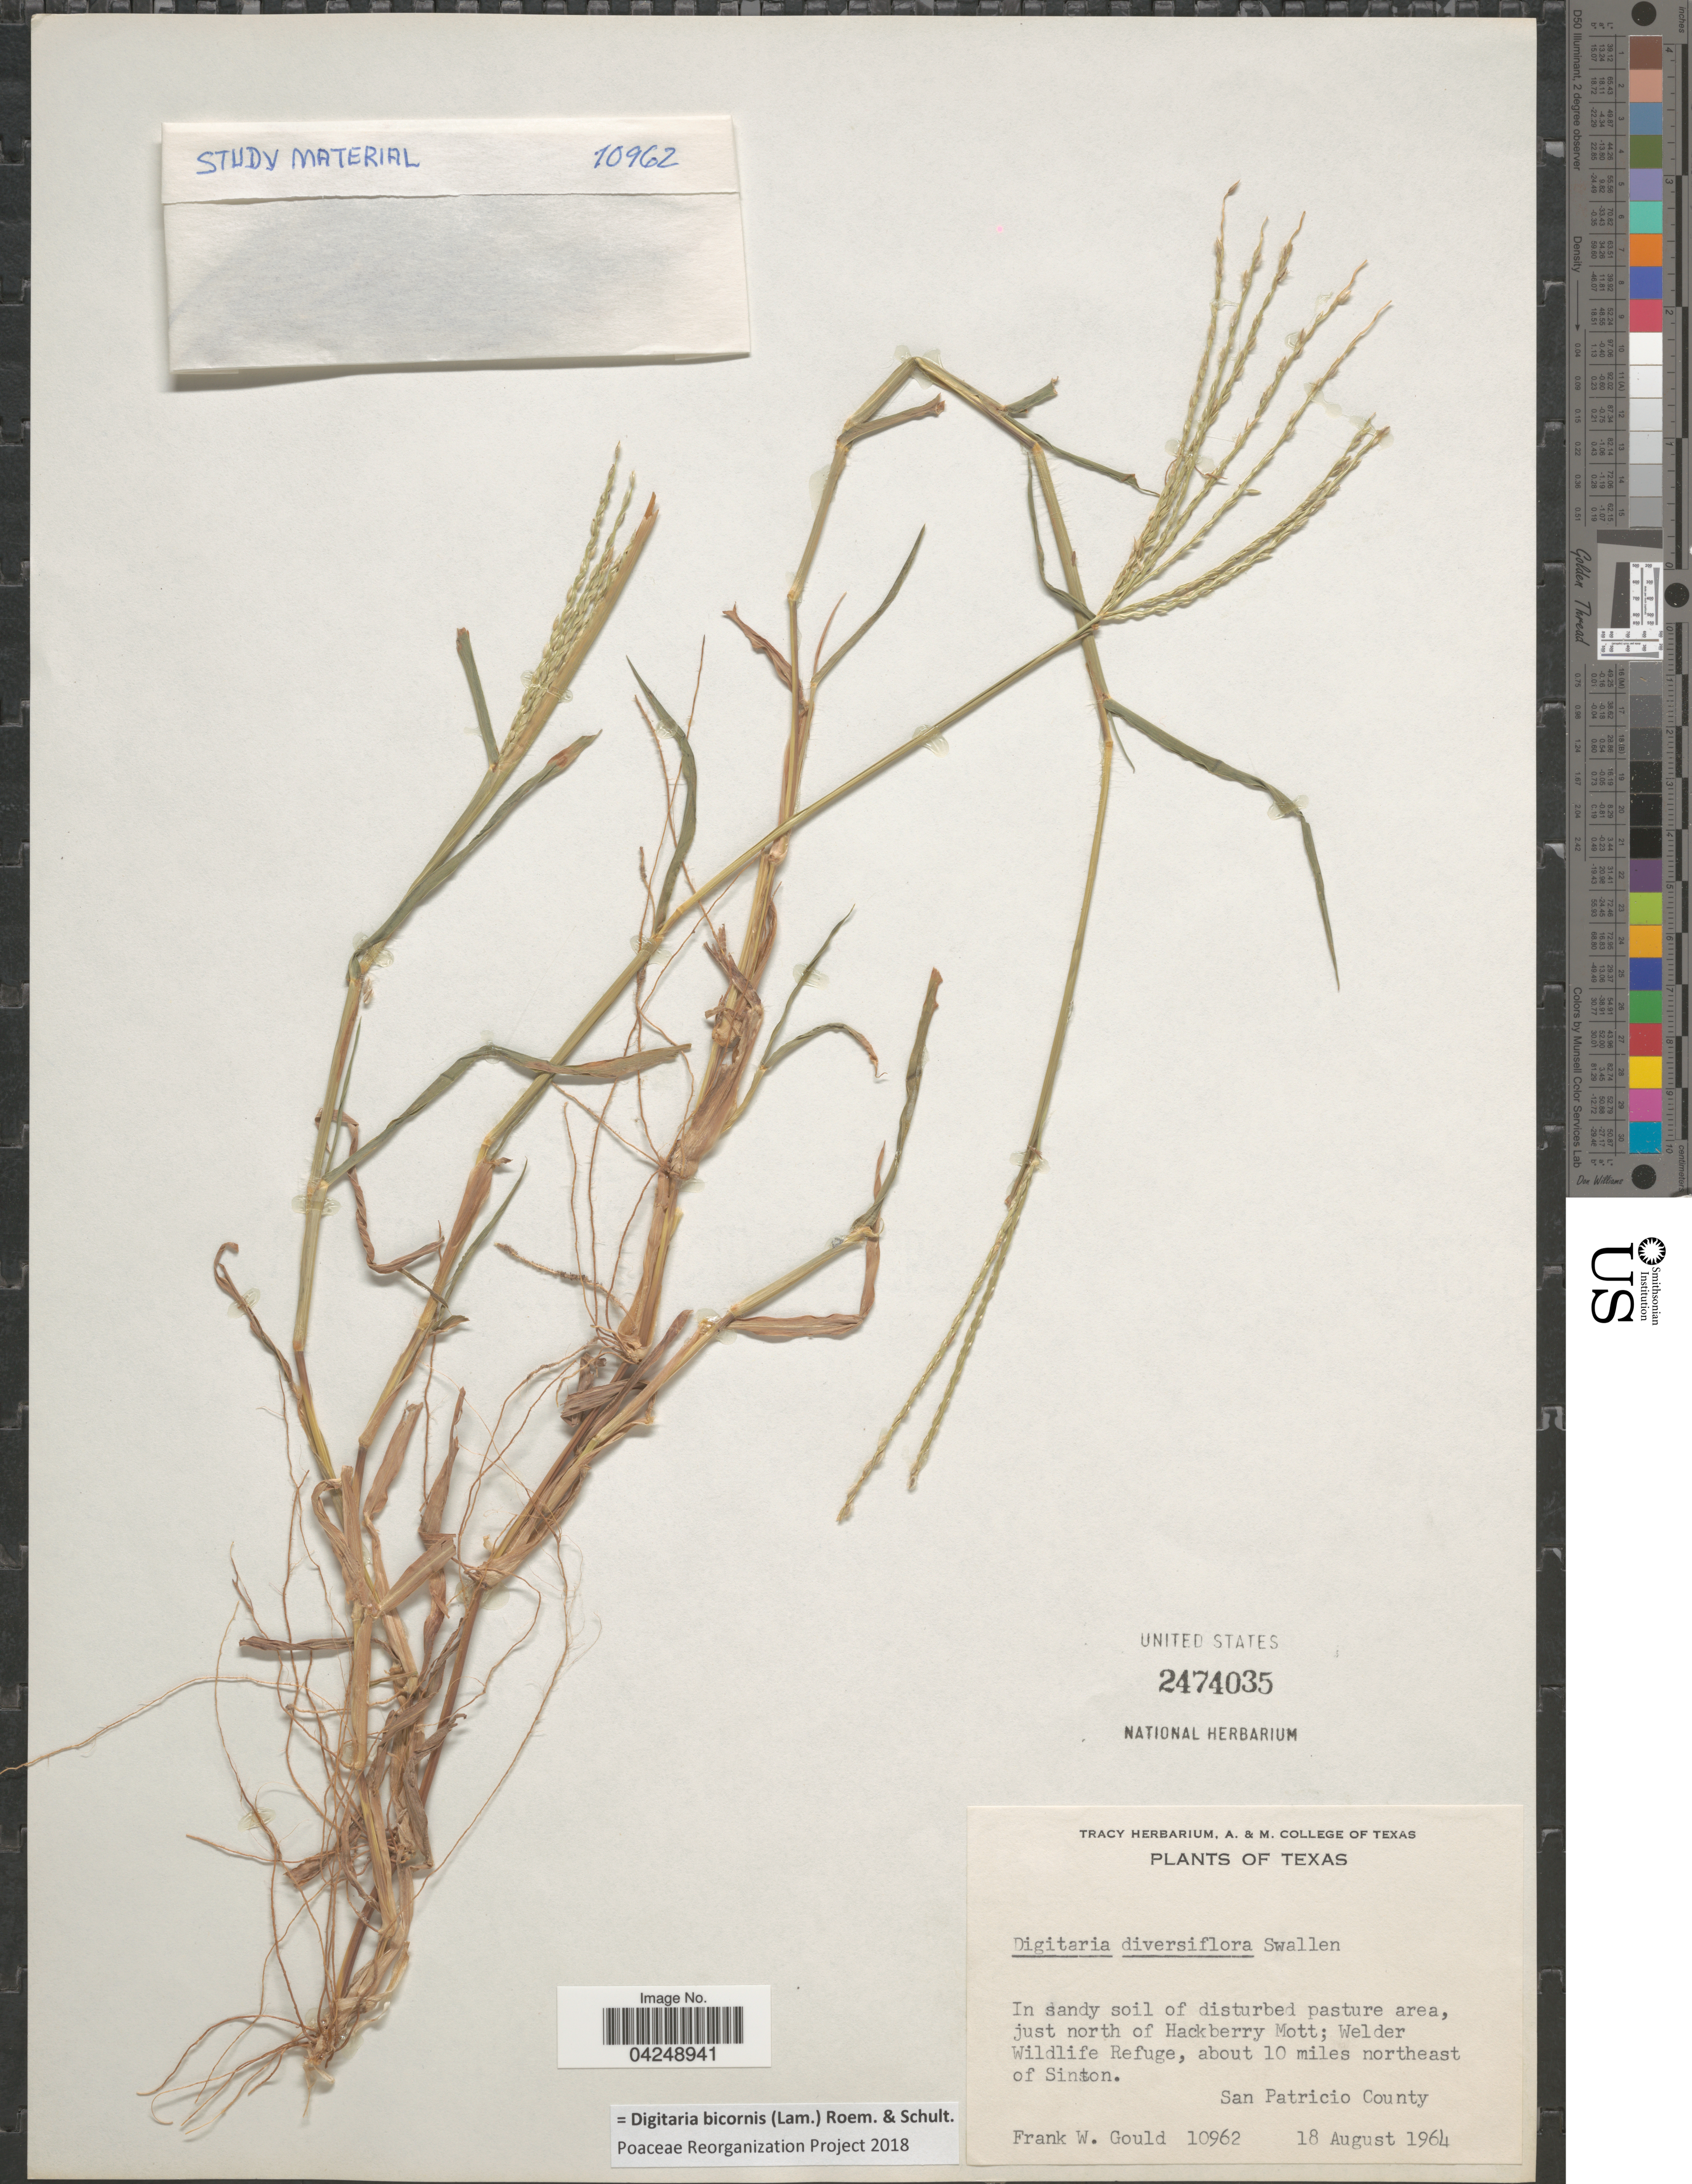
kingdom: Plantae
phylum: Tracheophyta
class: Liliopsida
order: Poales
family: Poaceae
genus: Digitaria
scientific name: Digitaria bicornis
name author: (Lam.) Roem. & Schult.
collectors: F. W. Gould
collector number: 10962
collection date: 1964-08-18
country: United States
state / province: Texas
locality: In sandy soil of disturbed pasture area, just north of Hackberry Mott; Welder Wildlife Refuge, about 10 miles northeast of Sinton. San Patricio County.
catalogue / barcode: US 2474035